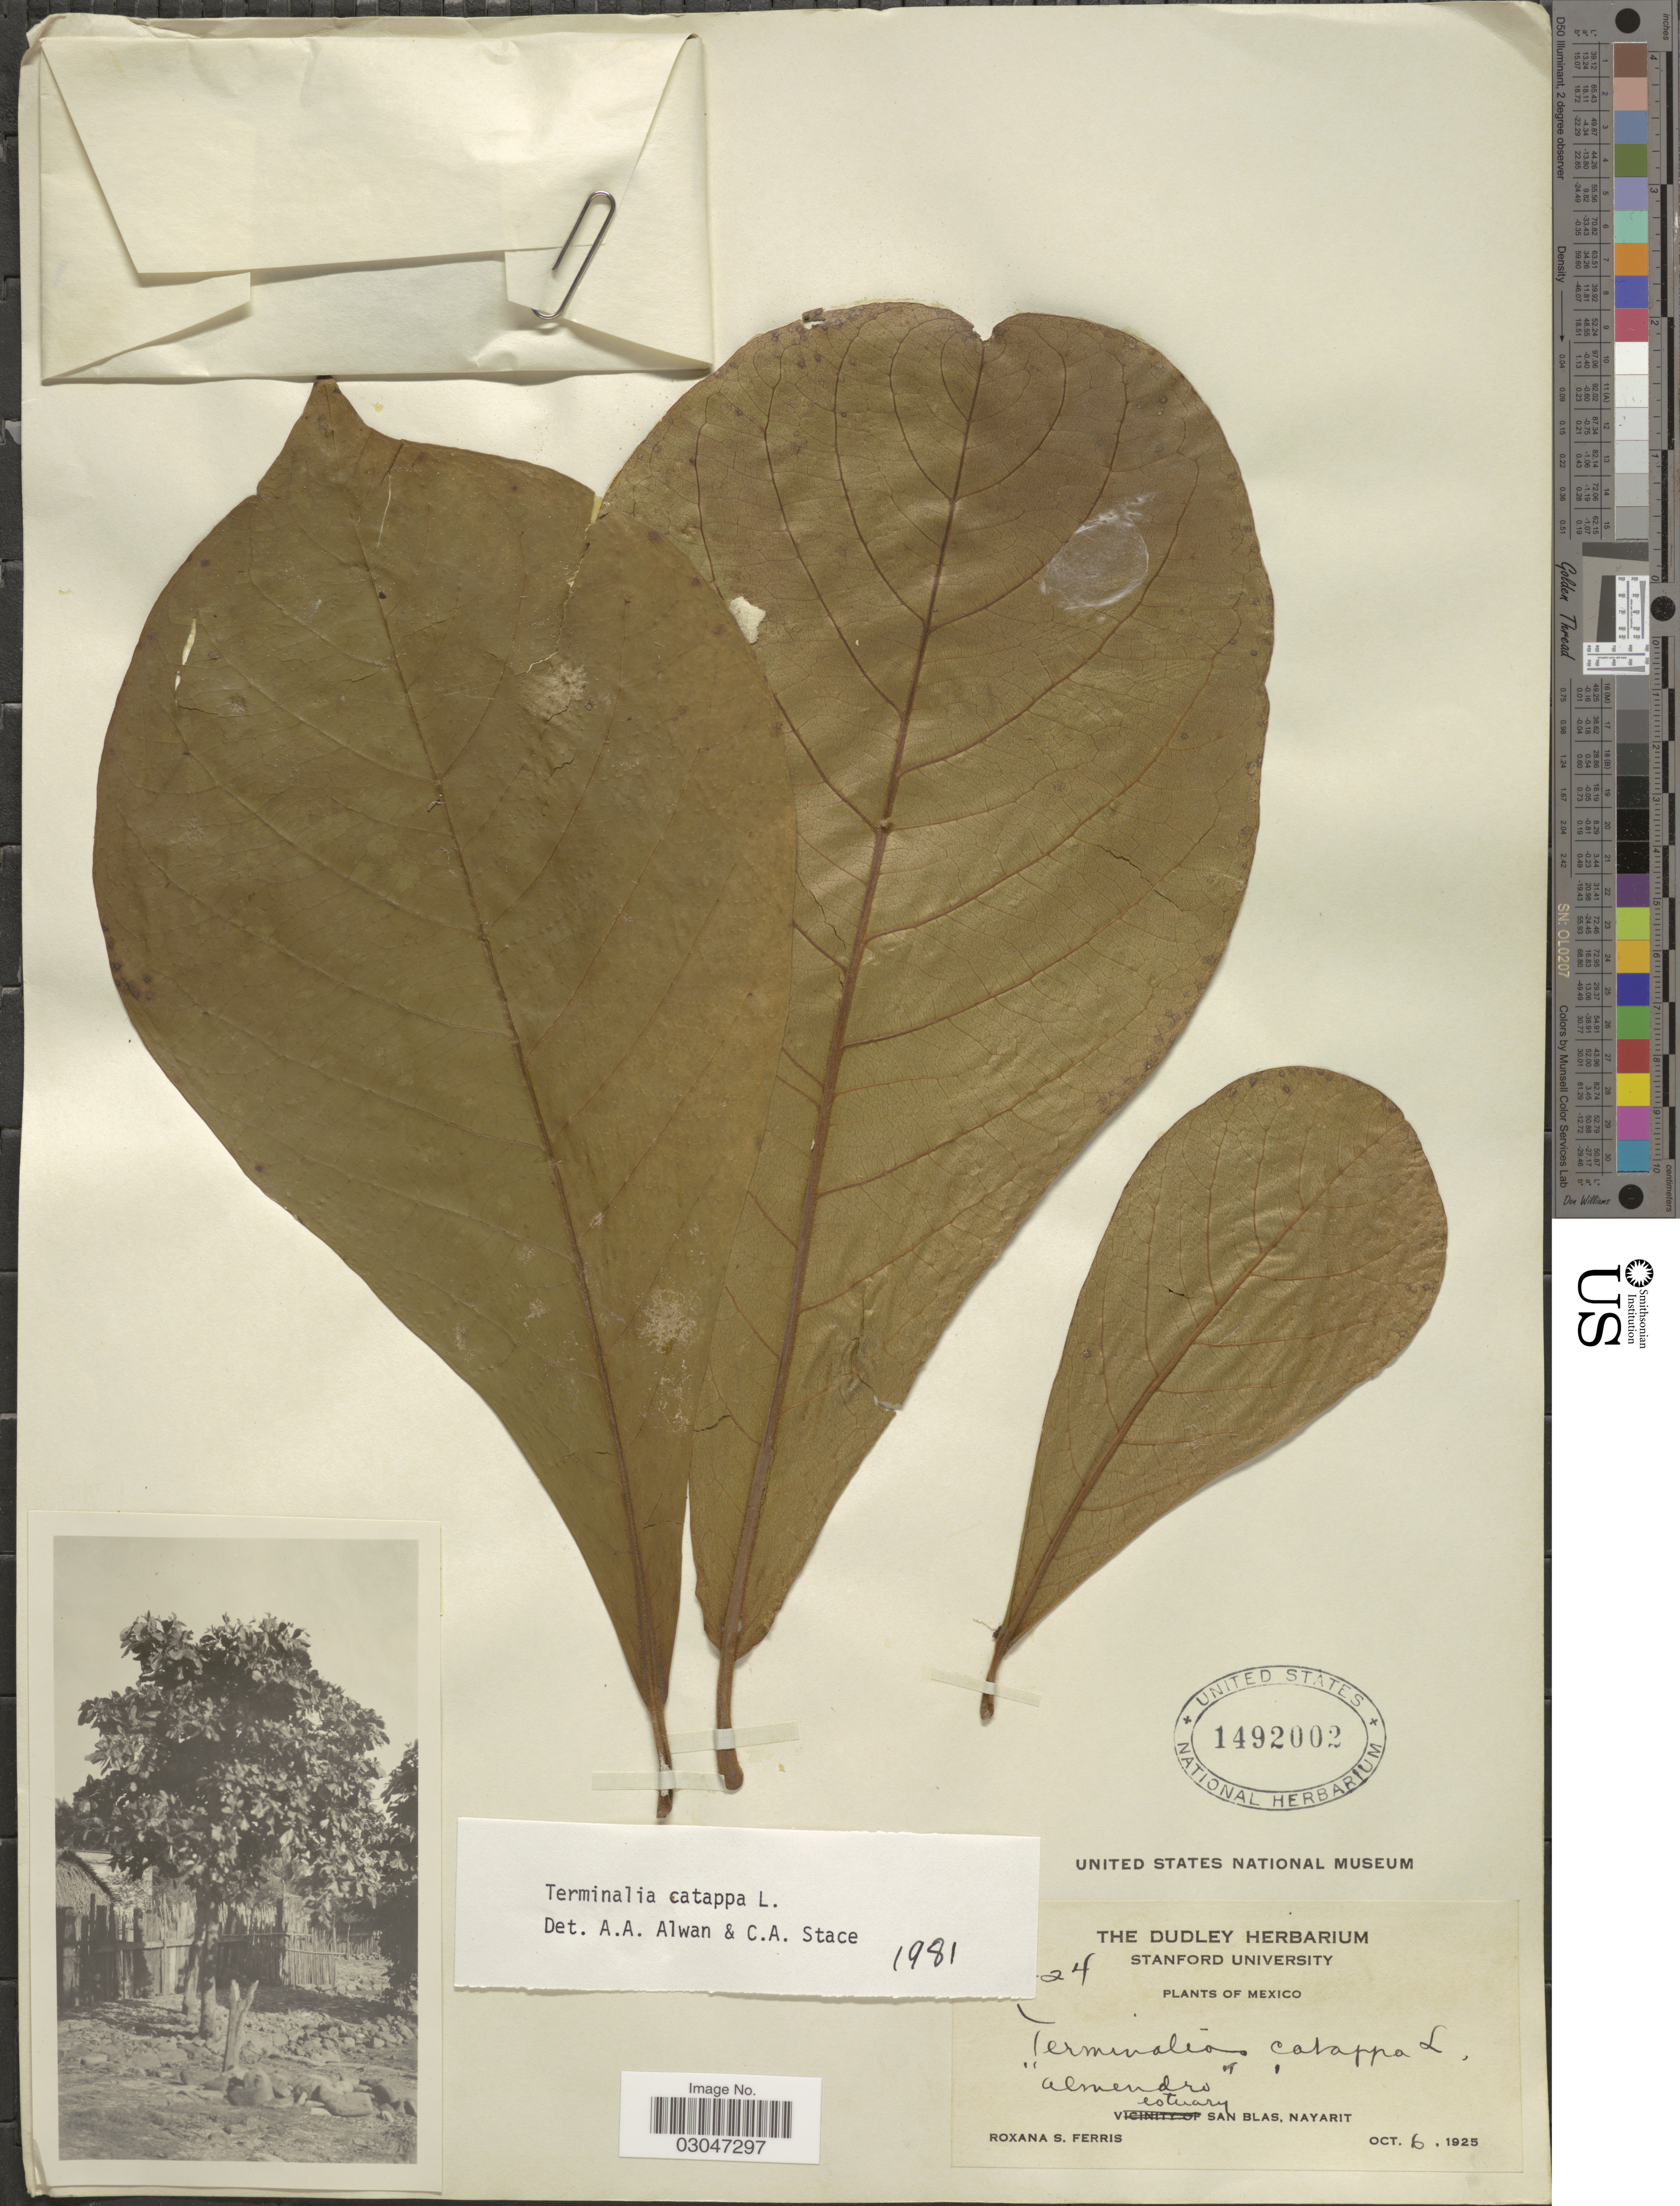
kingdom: Plantae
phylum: Tracheophyta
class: Magnoliopsida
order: Myrtales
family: Combretaceae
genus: Terminalia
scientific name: Terminalia catappa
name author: L.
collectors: R. S. Ferris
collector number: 24*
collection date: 1925-10-06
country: Mexico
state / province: Nayarit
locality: Estuary San Blas.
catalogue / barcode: US 1492002